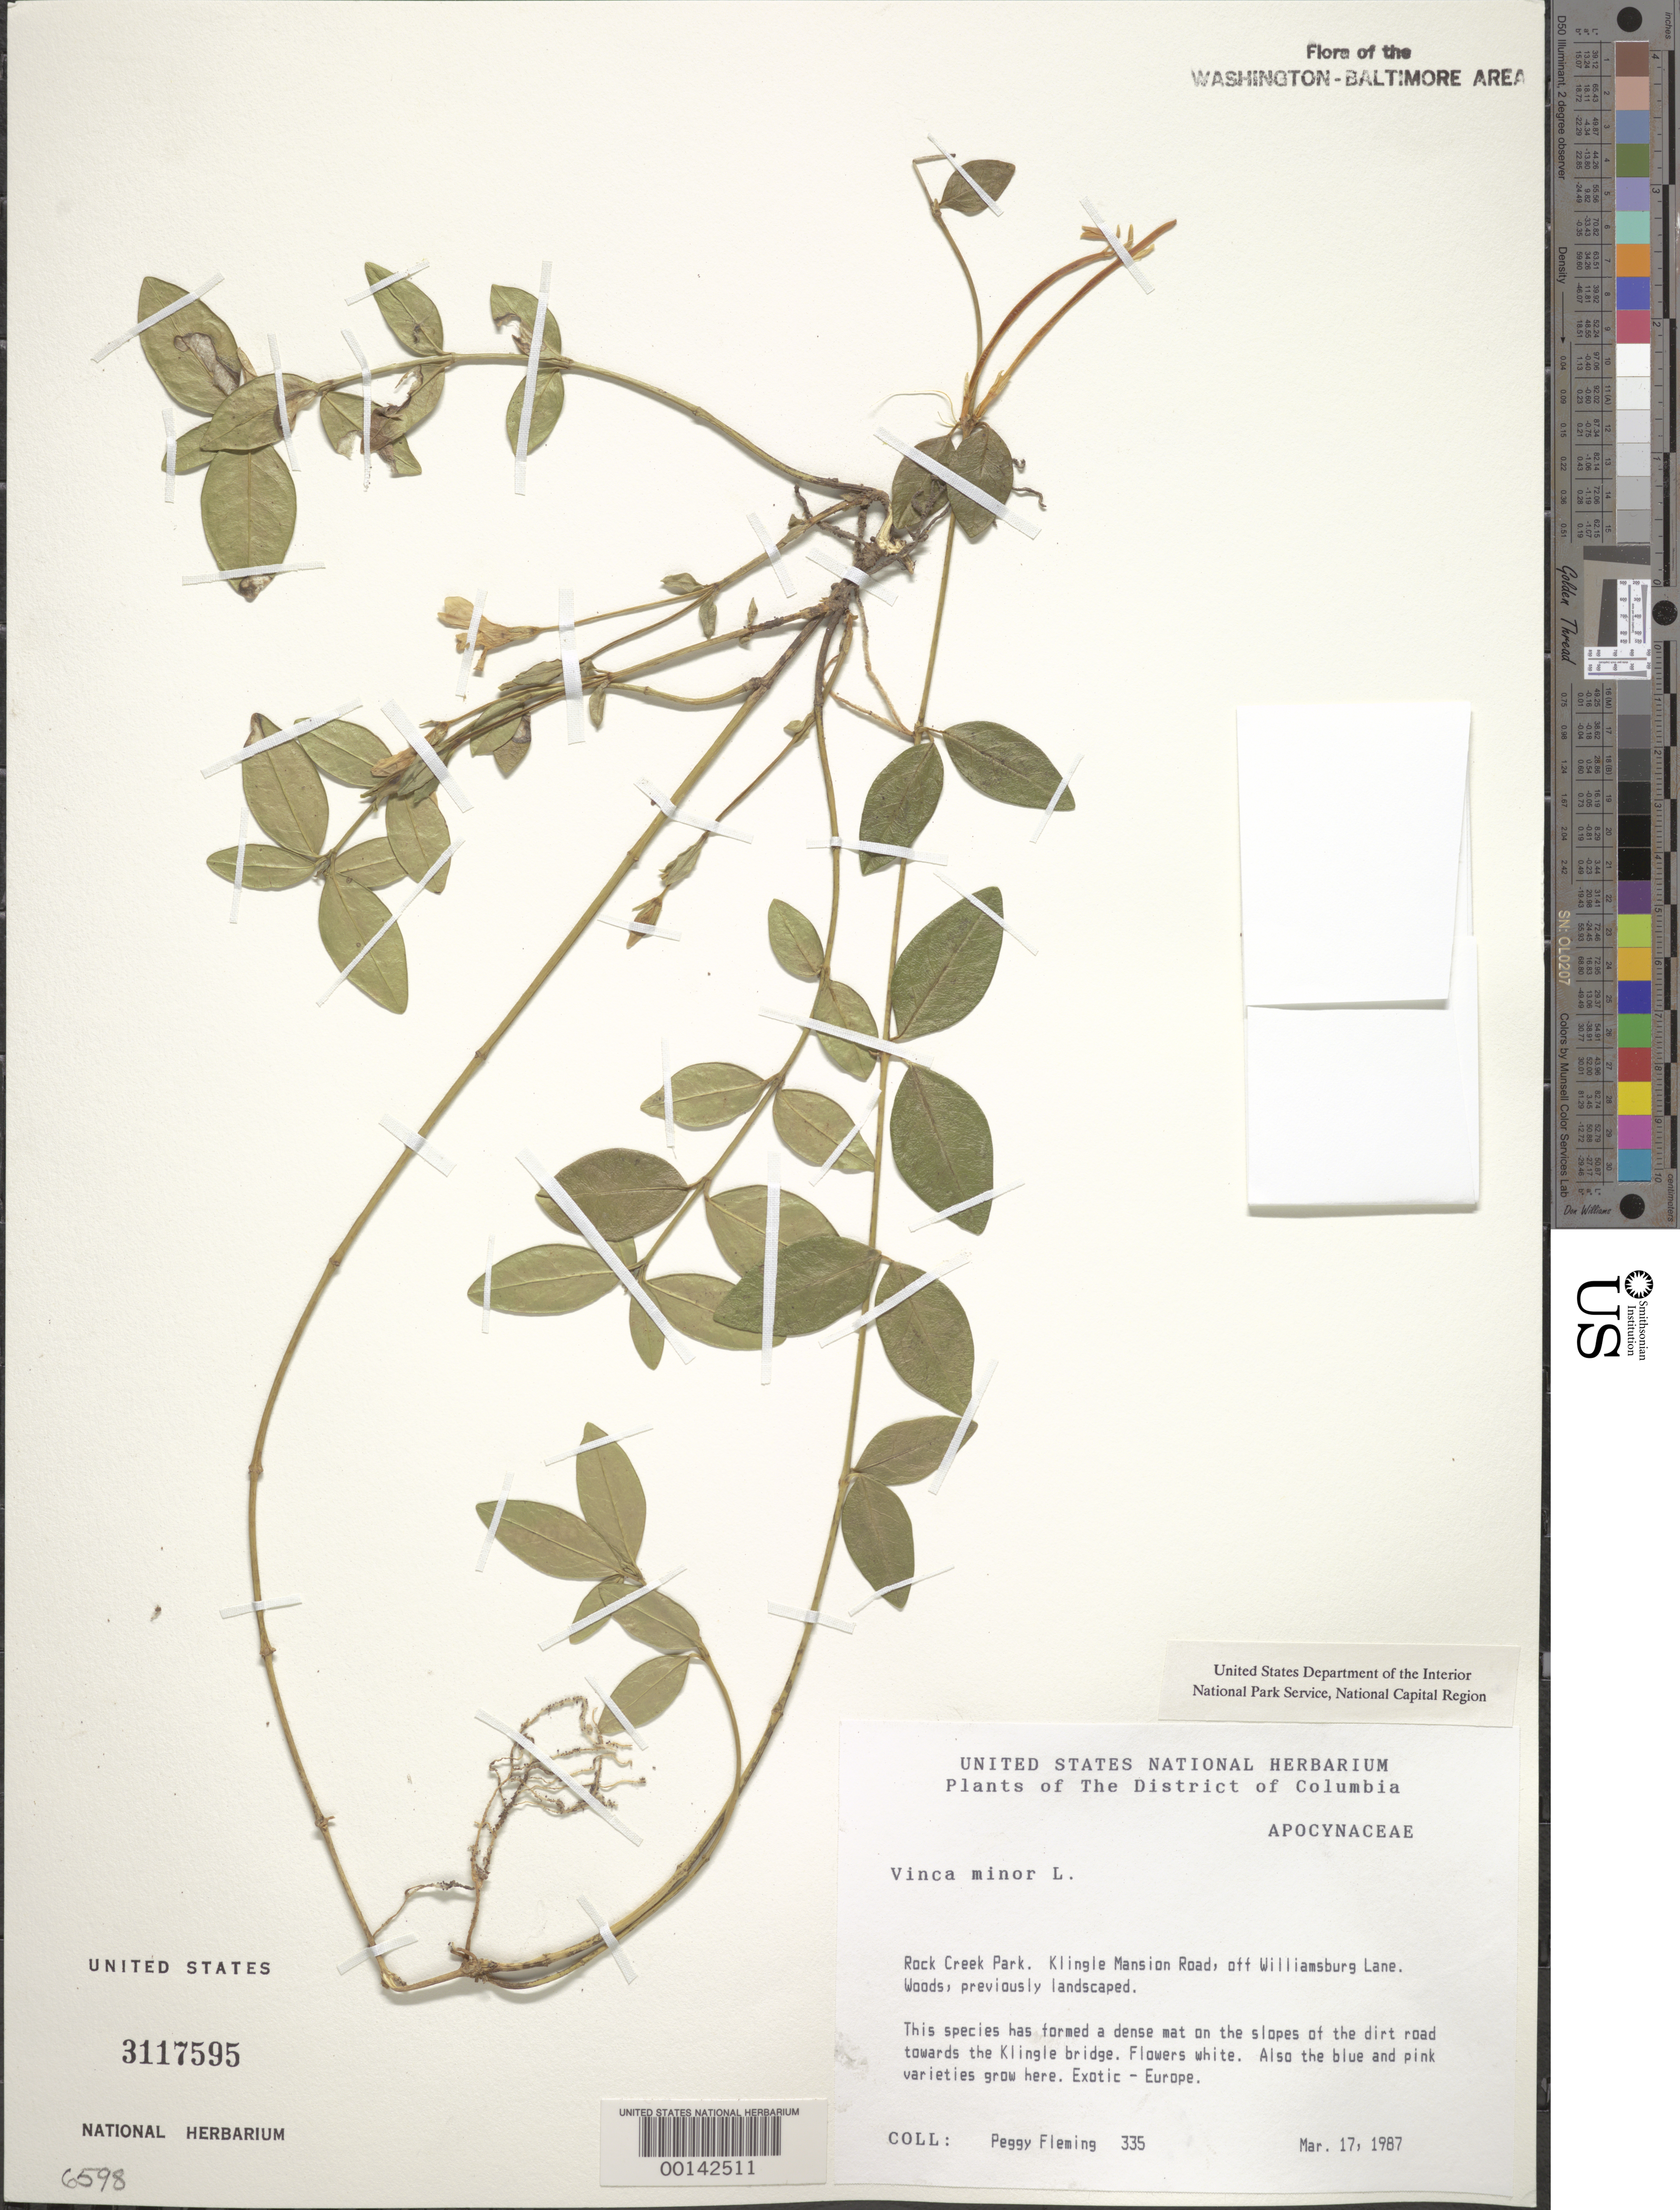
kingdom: Plantae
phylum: Tracheophyta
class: Magnoliopsida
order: Gentianales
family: Apocynaceae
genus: Vinca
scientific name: Vinca minor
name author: L.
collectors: P. Fleming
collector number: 335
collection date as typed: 17 Mar 1987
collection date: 1987-03-17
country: United States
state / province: District of Columbia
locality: Rock Creek Park. Klingle Mansion Road, off Williamsburg Lane. Rock Creek Park & vicinity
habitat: Woods, previously landscaped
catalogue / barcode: US 3117595